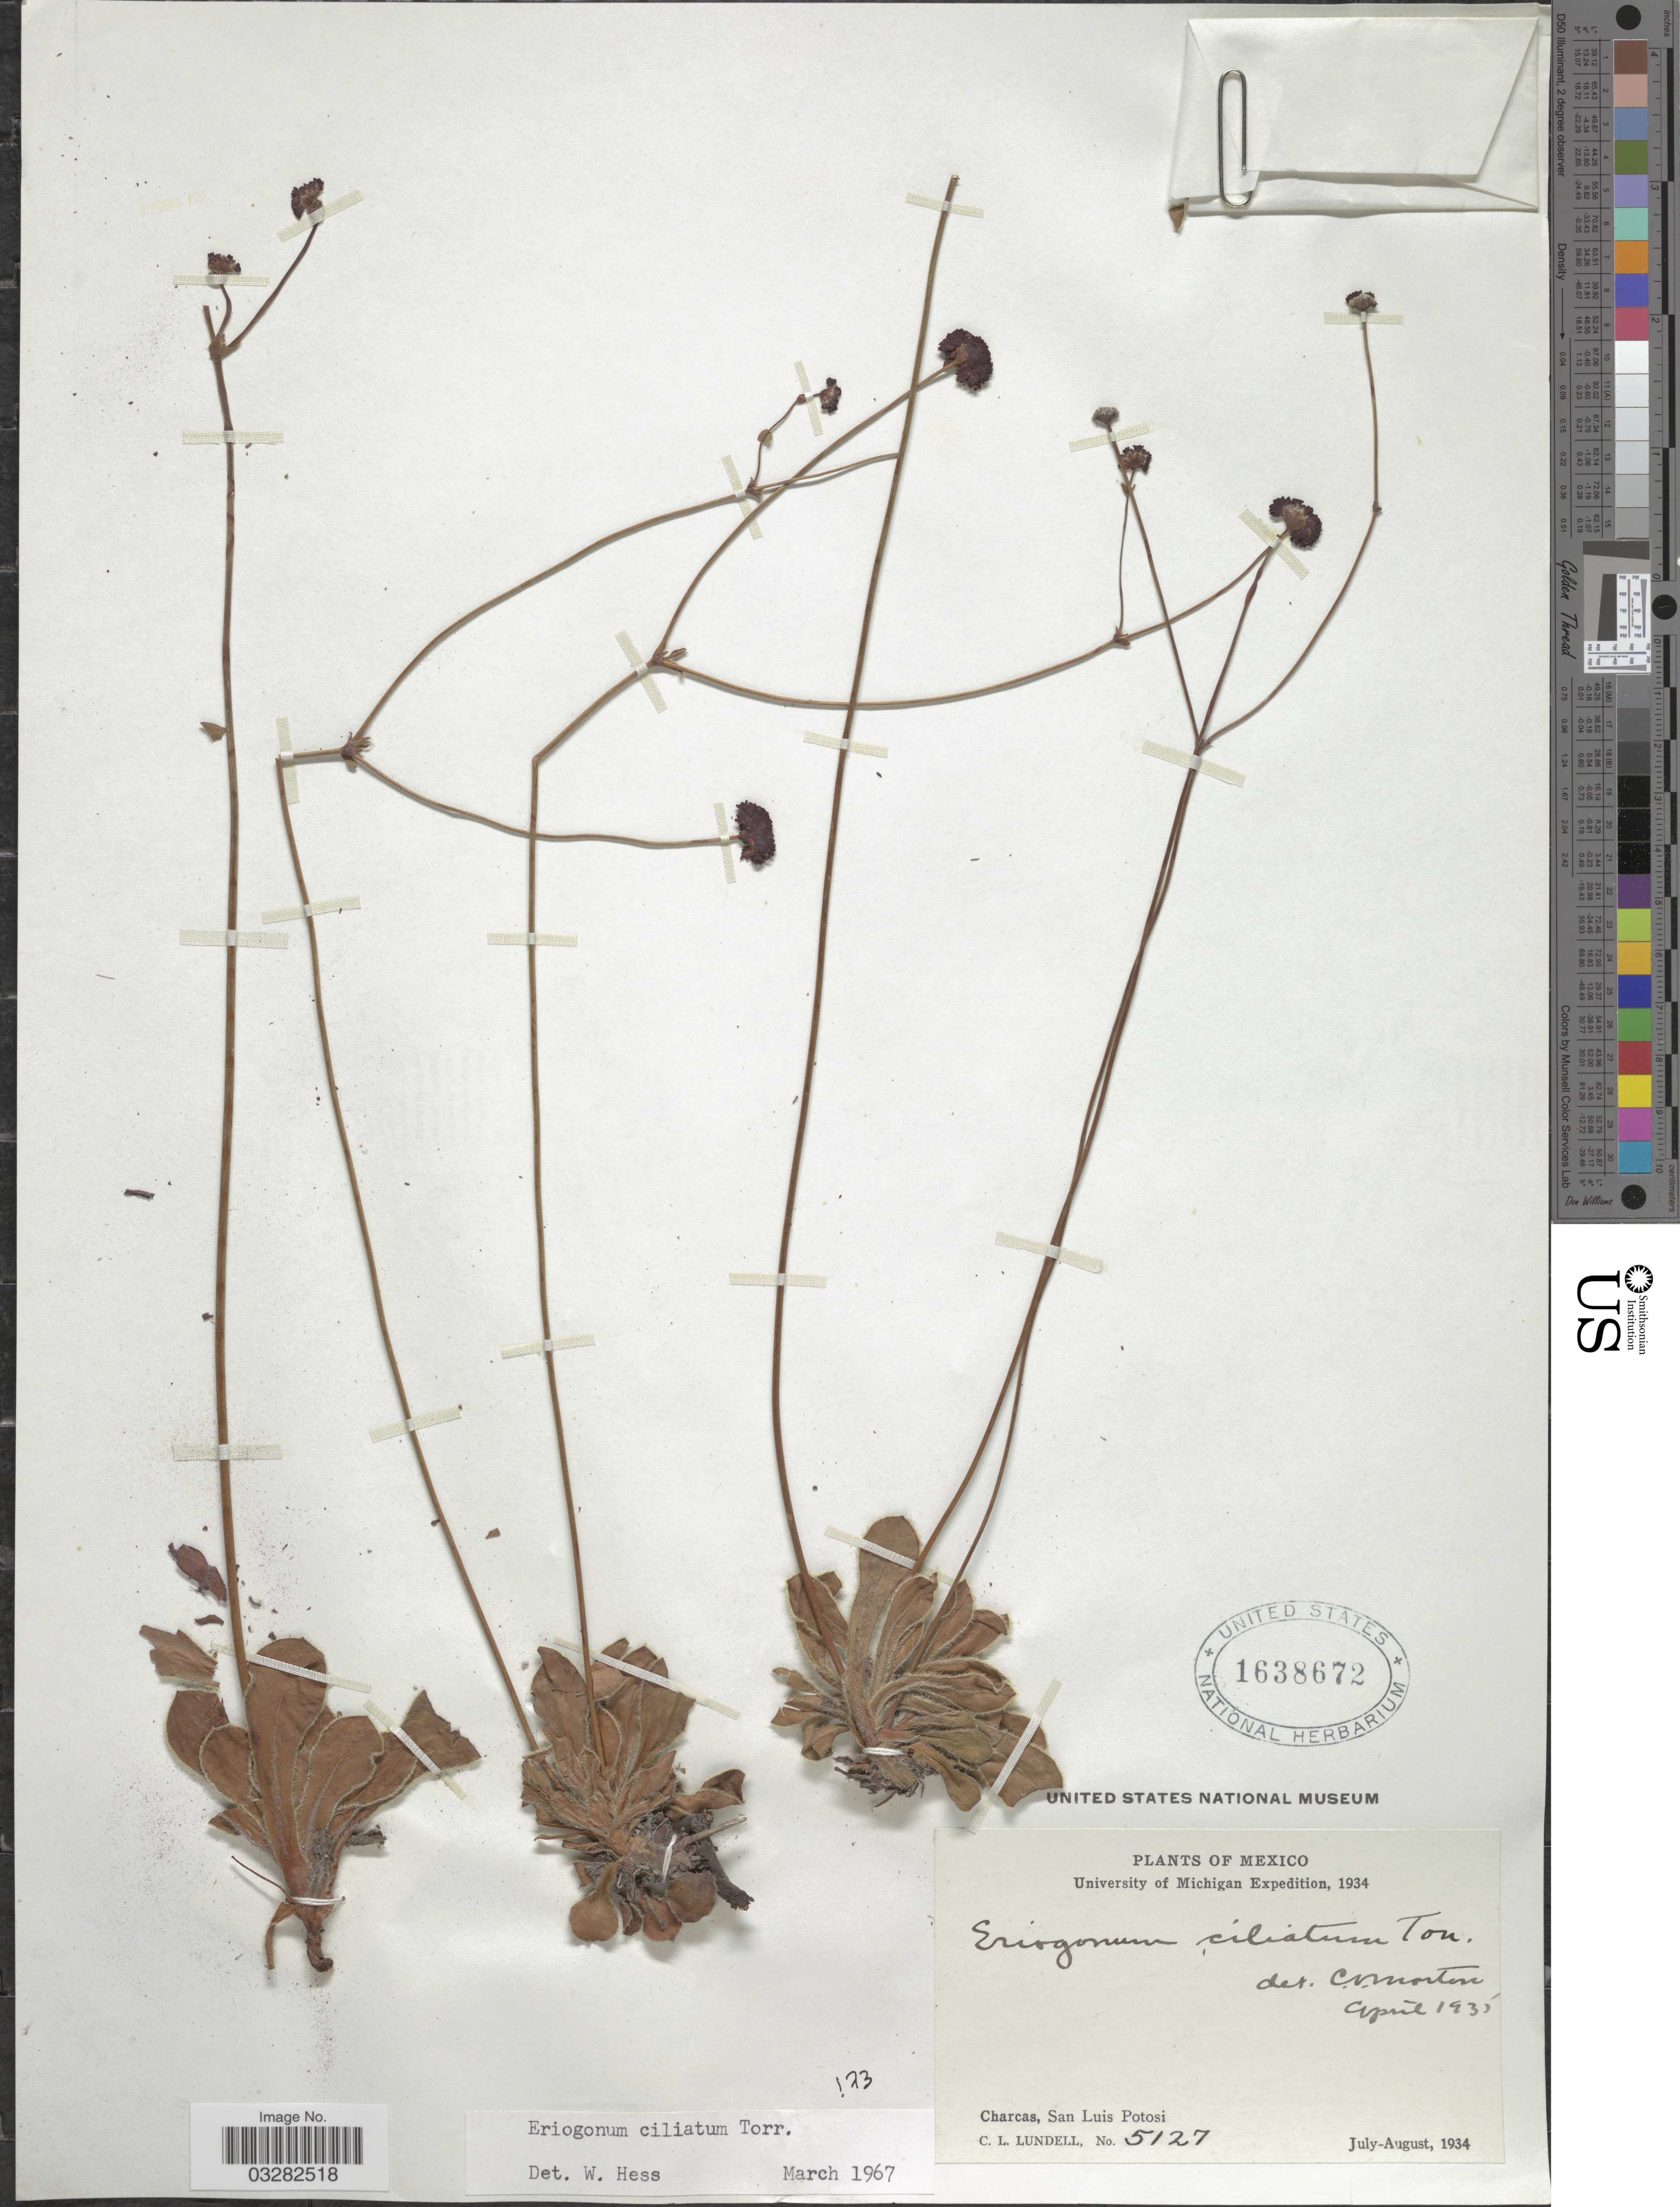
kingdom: Plantae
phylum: Tracheophyta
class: Magnoliopsida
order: Caryophyllales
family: Polygonaceae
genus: Eriogonum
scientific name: Eriogonum ciliatum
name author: Torr. ex Benth.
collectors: C. L. Lundell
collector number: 5127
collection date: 1934-07/1934-08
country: Mexico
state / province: San Luis Potosí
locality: Charcas.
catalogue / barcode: US 1638672